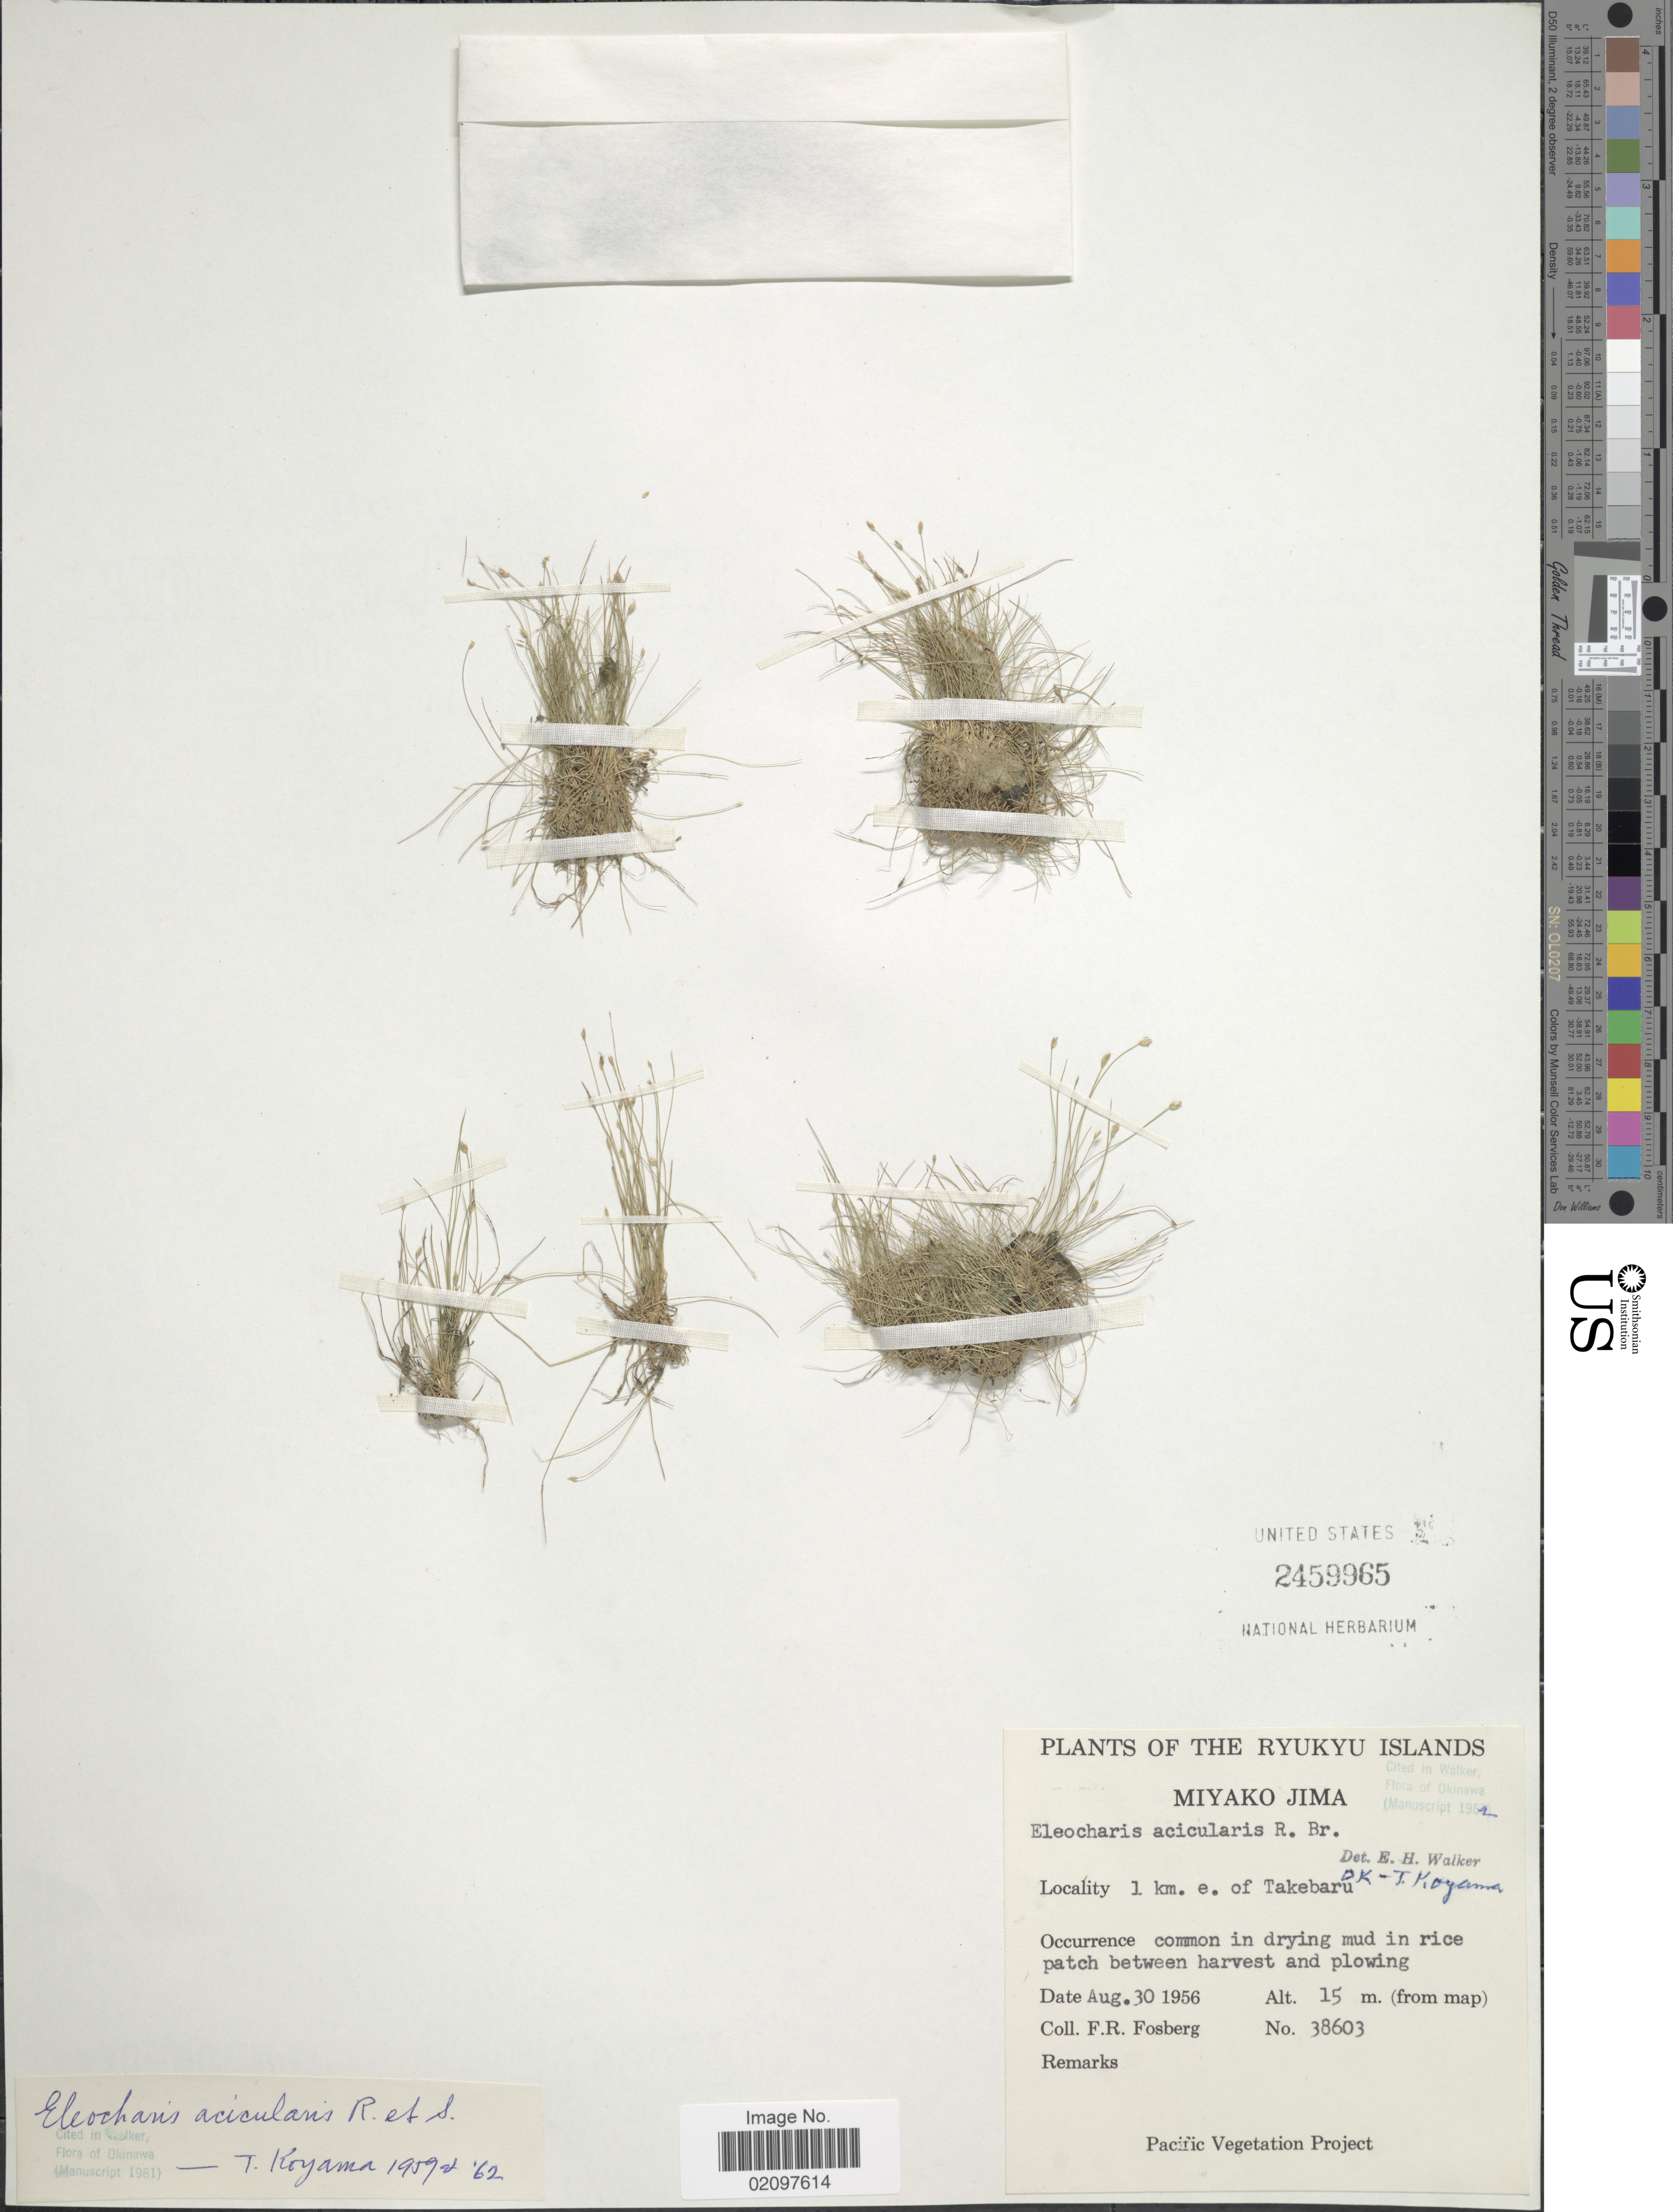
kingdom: Plantae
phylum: Tracheophyta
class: Liliopsida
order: Poales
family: Cyperaceae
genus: Eleocharis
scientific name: Eleocharis acicularis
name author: (L.) Roem. & Schult.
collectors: F. R. Fosberg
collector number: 38603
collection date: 1956-08-30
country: Japan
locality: The Ryukyu Islands, Miyako Jima, 1 km e. of Takebaru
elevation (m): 15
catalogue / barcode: US 2459965